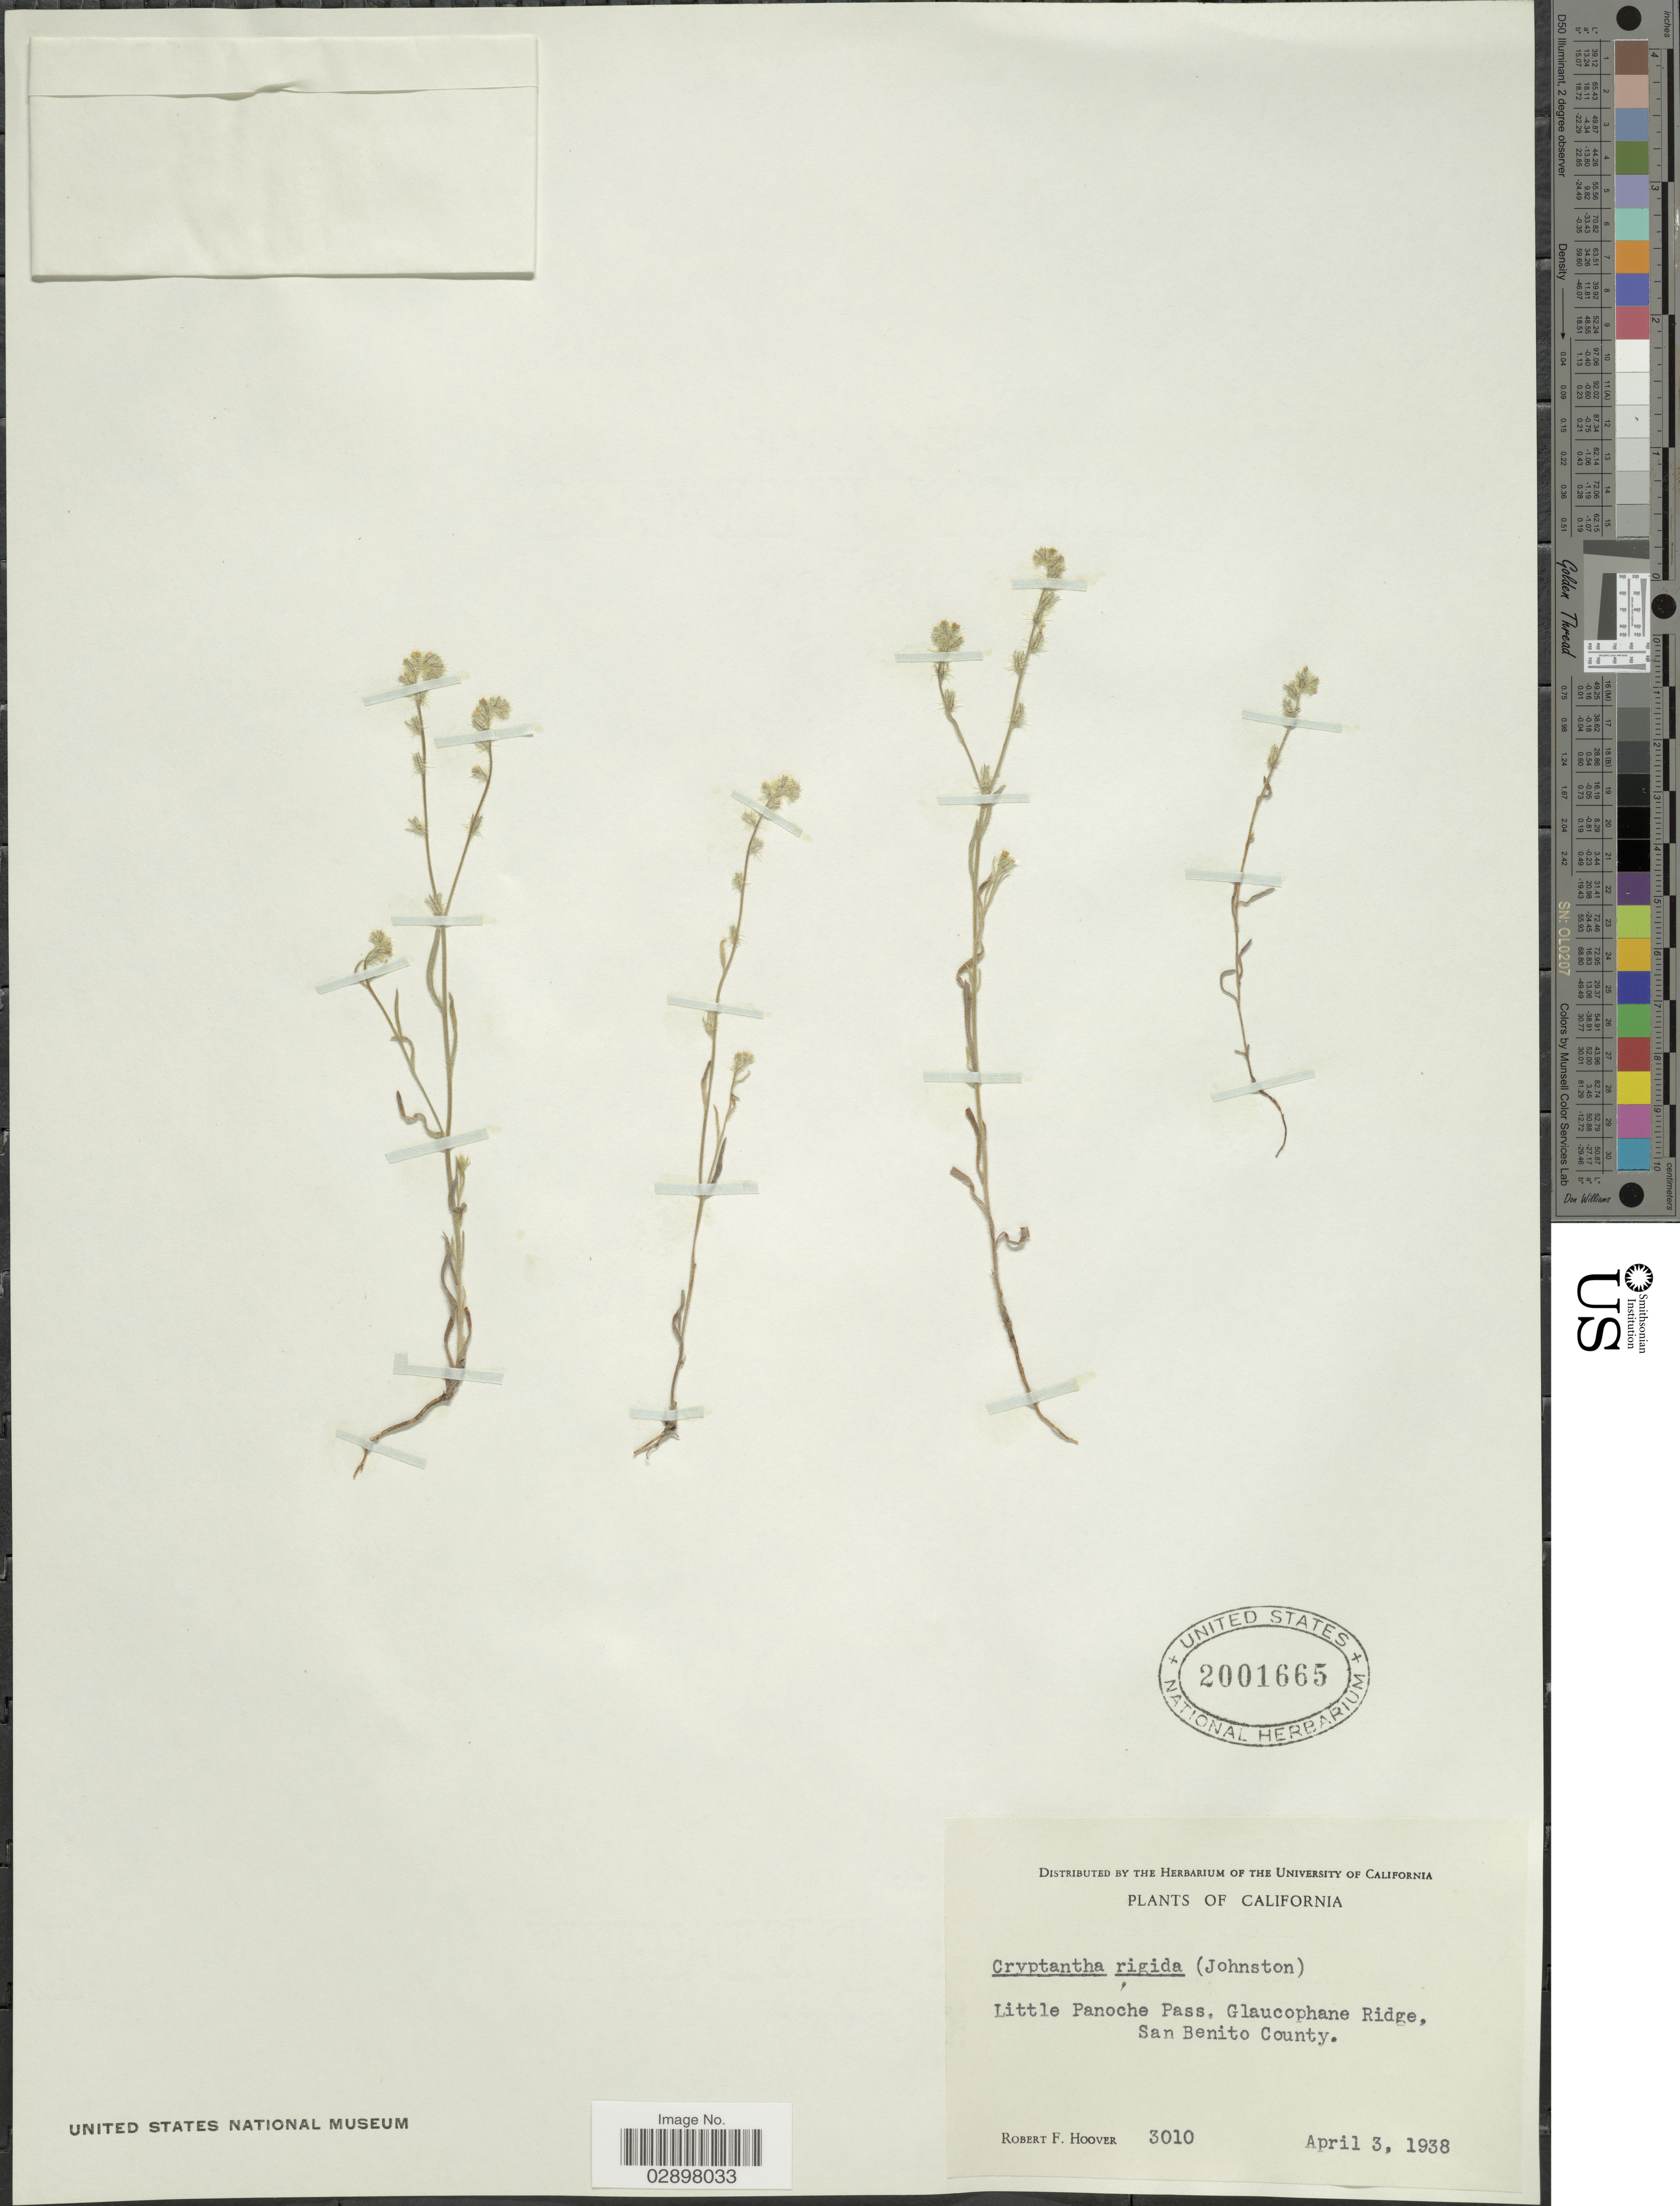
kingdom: Plantae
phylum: Tracheophyta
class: Magnoliopsida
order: Boraginales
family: Boraginaceae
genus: Cryptantha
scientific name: Cryptantha rigida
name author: (Phil.) Reiche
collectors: R. F. Hoover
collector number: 3010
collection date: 1938-04-03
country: United States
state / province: California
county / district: San Benito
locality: Little Panoche Pass, Glaucophane Ridge, San Benito County.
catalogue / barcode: US 2001665